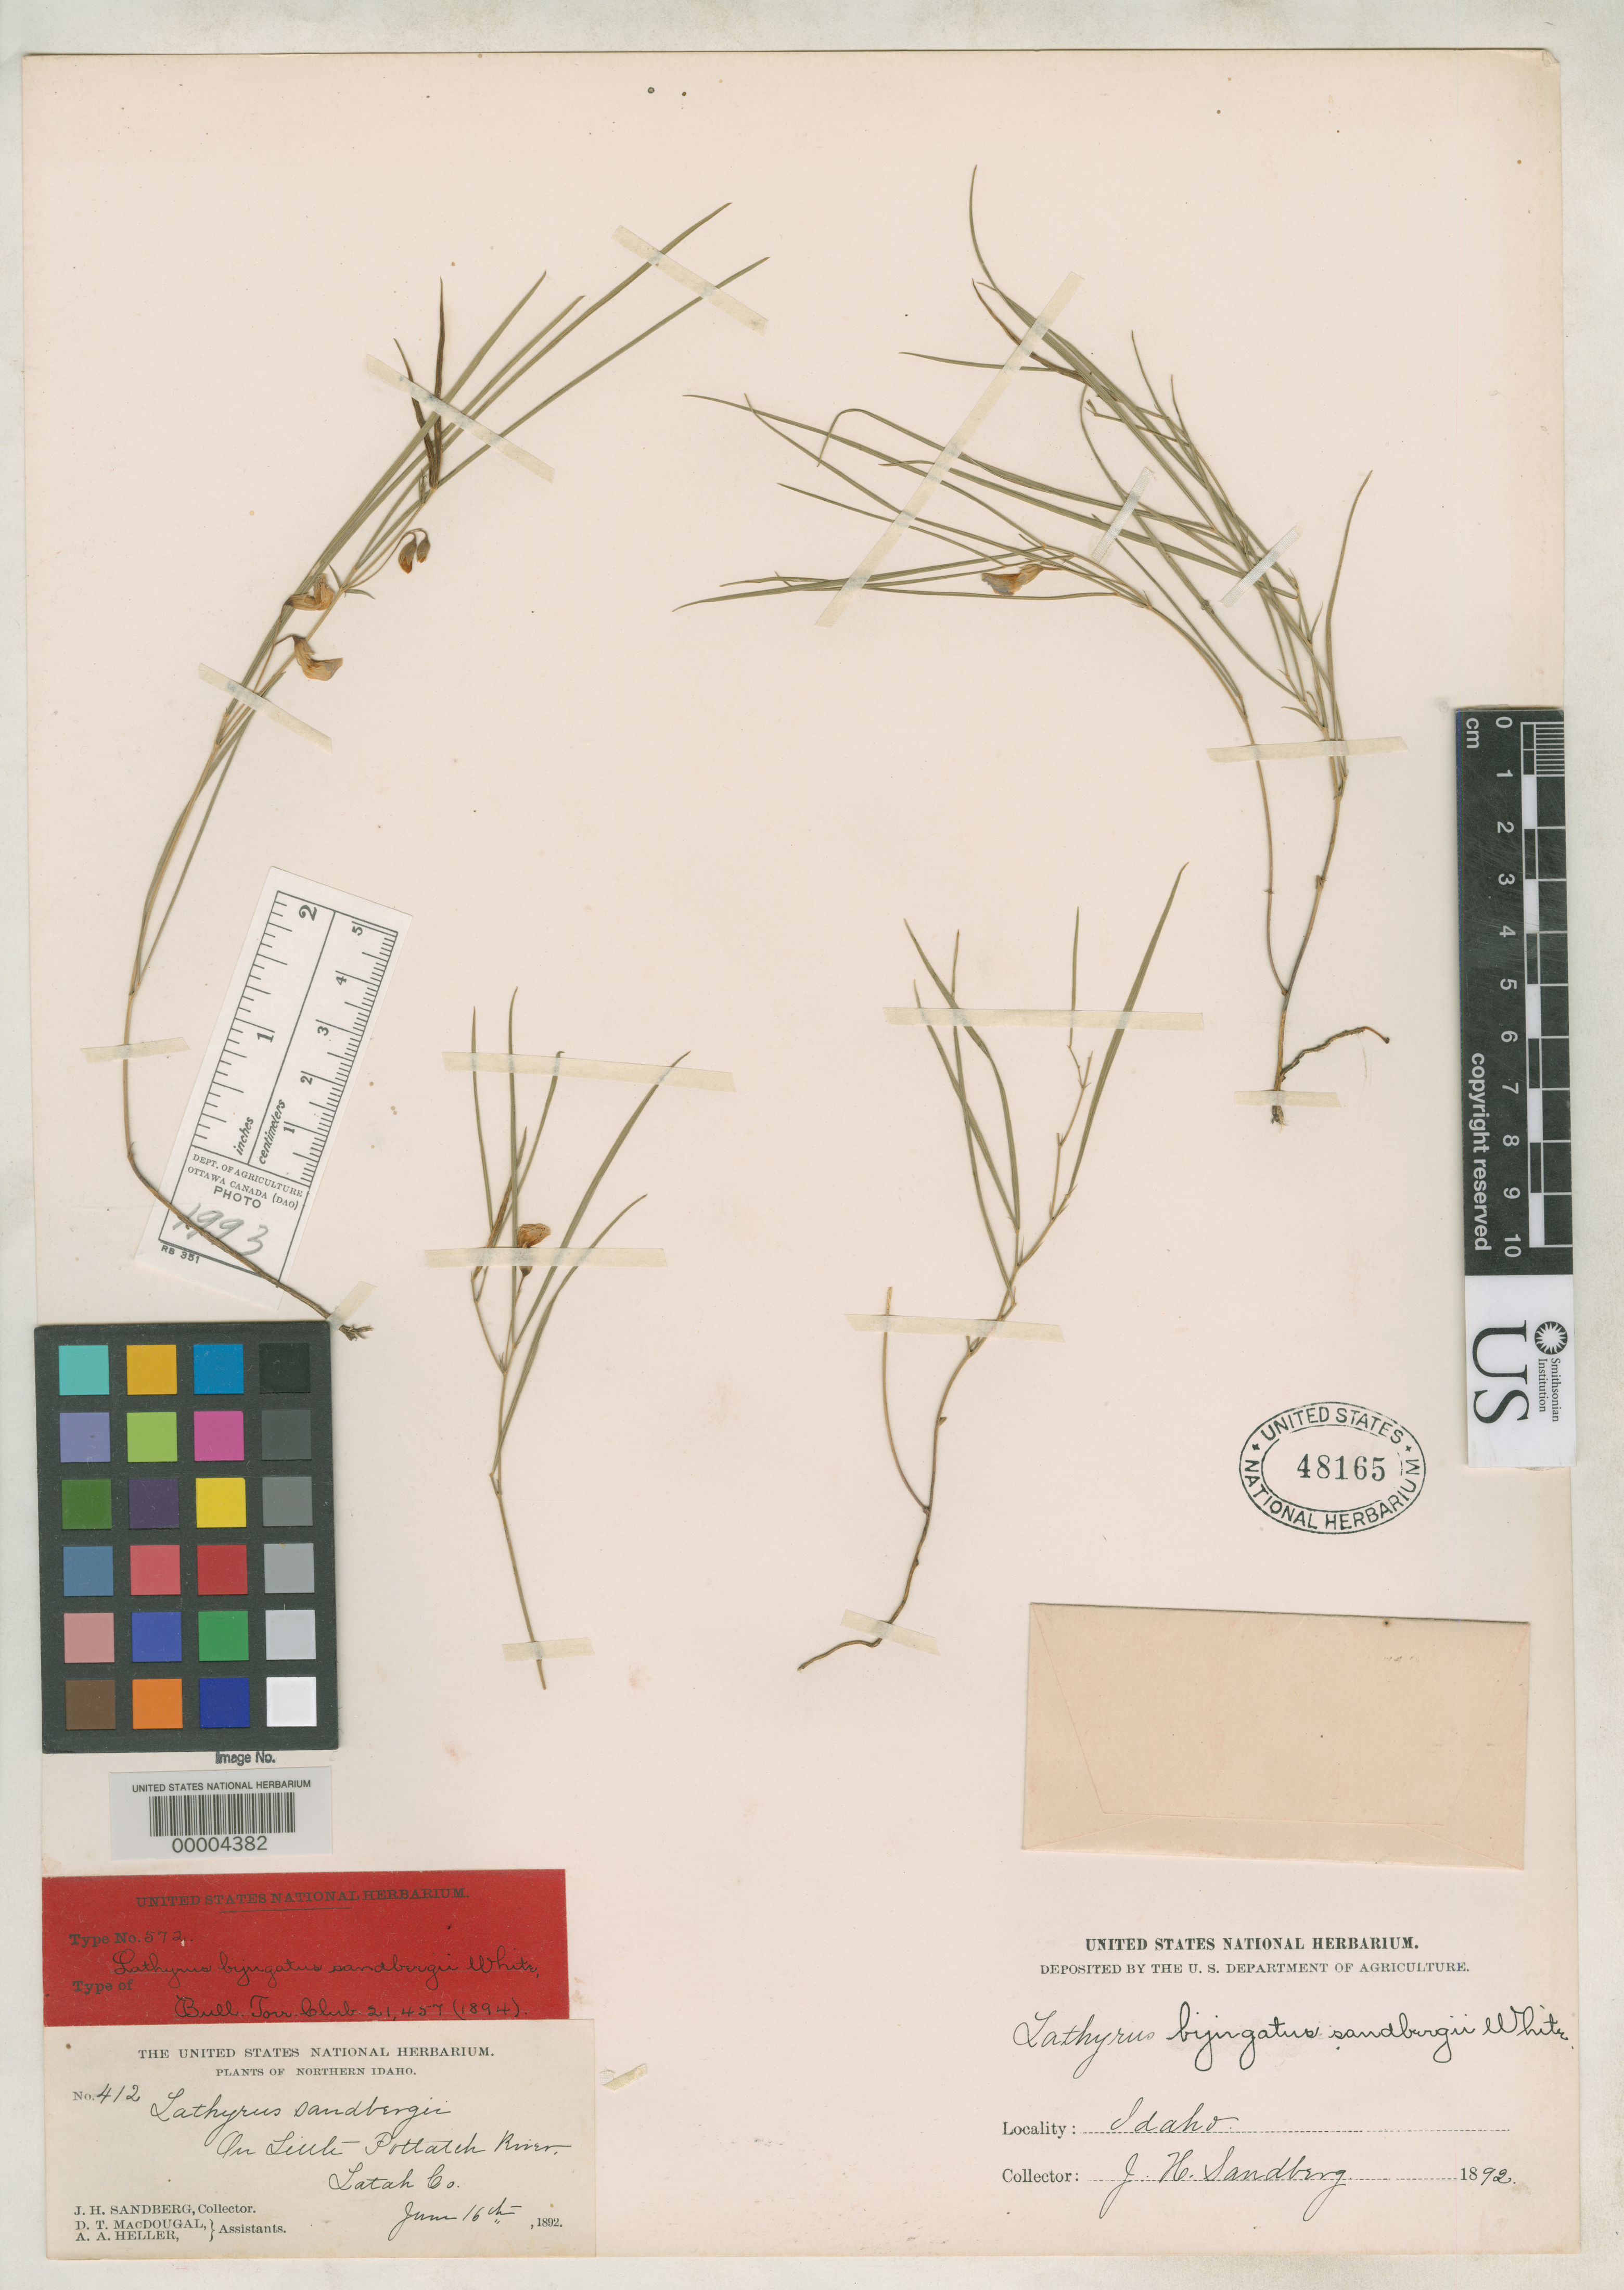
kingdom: Plantae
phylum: Tracheophyta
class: Magnoliopsida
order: Fabales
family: Fabaceae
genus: Lathyrus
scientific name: Lathyrus bijugatus var. sandbergii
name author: T.G. White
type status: Isotype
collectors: J. H. Sandberg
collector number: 412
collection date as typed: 16 Jun 1892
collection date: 1892-06-16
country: United States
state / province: Idaho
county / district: Latah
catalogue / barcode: US 48165